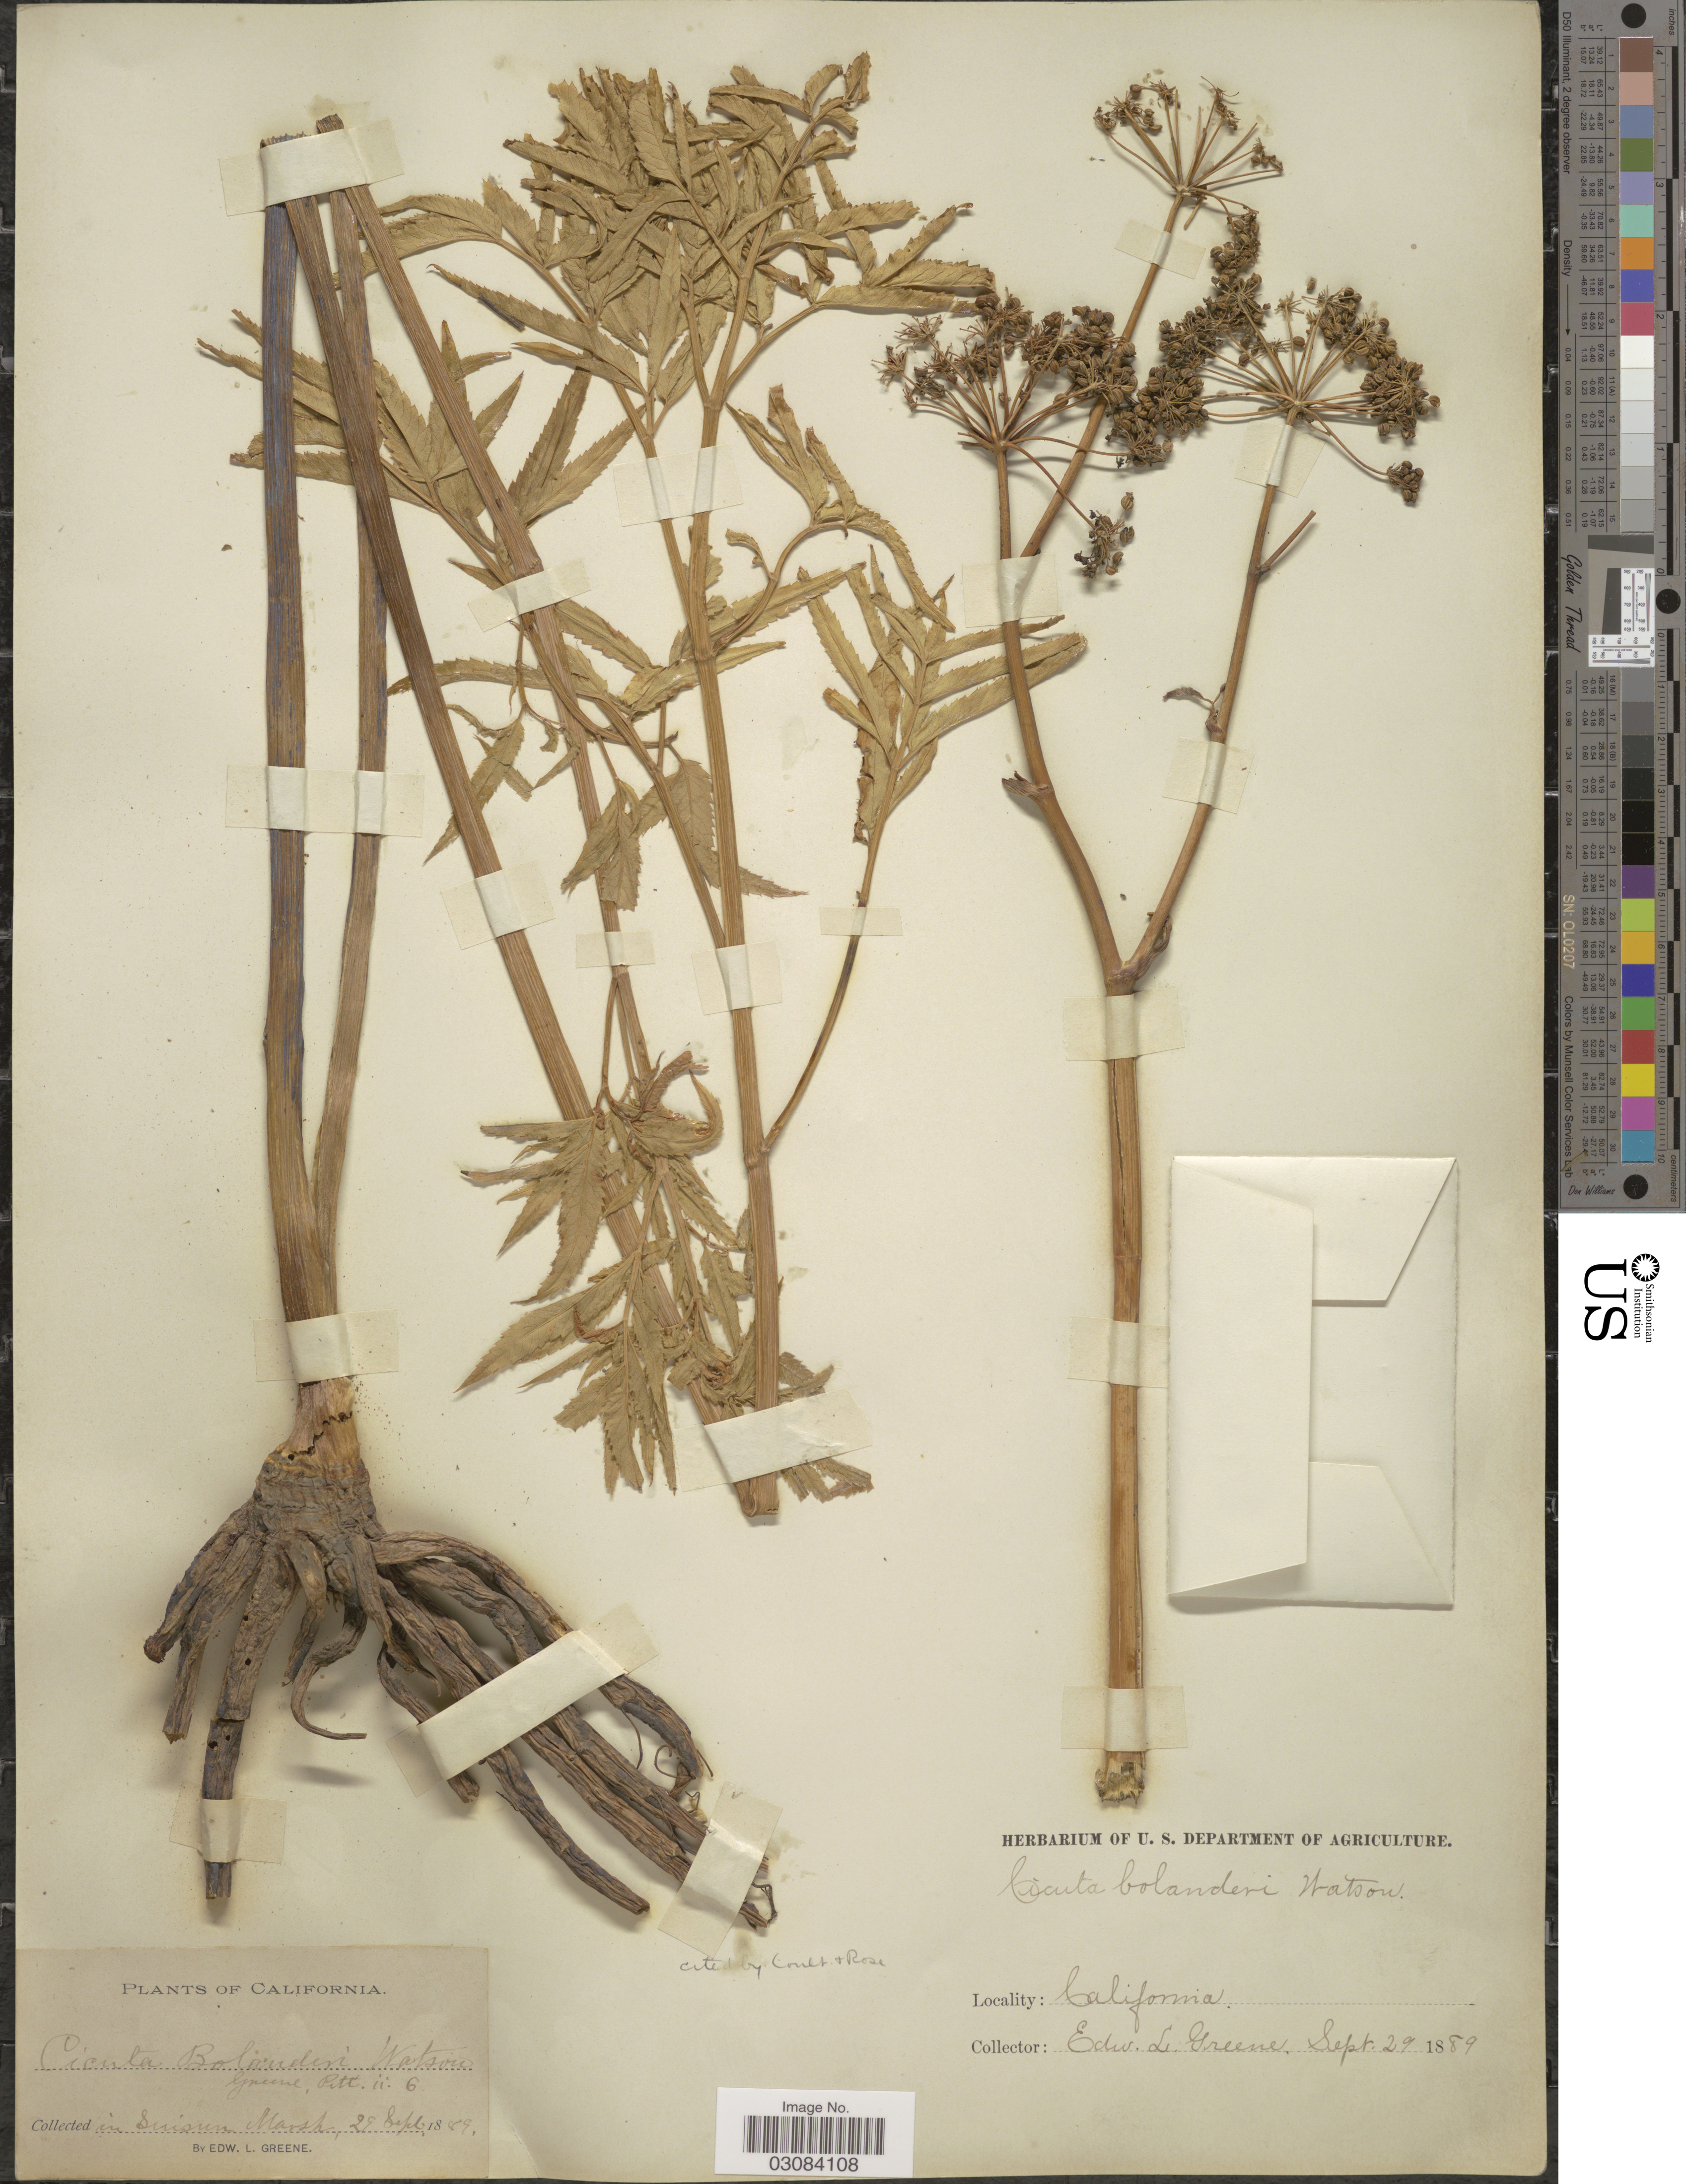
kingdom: Plantae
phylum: Tracheophyta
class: Magnoliopsida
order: Apiales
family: Apiaceae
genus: Cicuta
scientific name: Cicuta bolanderi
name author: A. Gray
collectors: E. L. Greene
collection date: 1889-09-29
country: United States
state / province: California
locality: In Suisun Marsh.